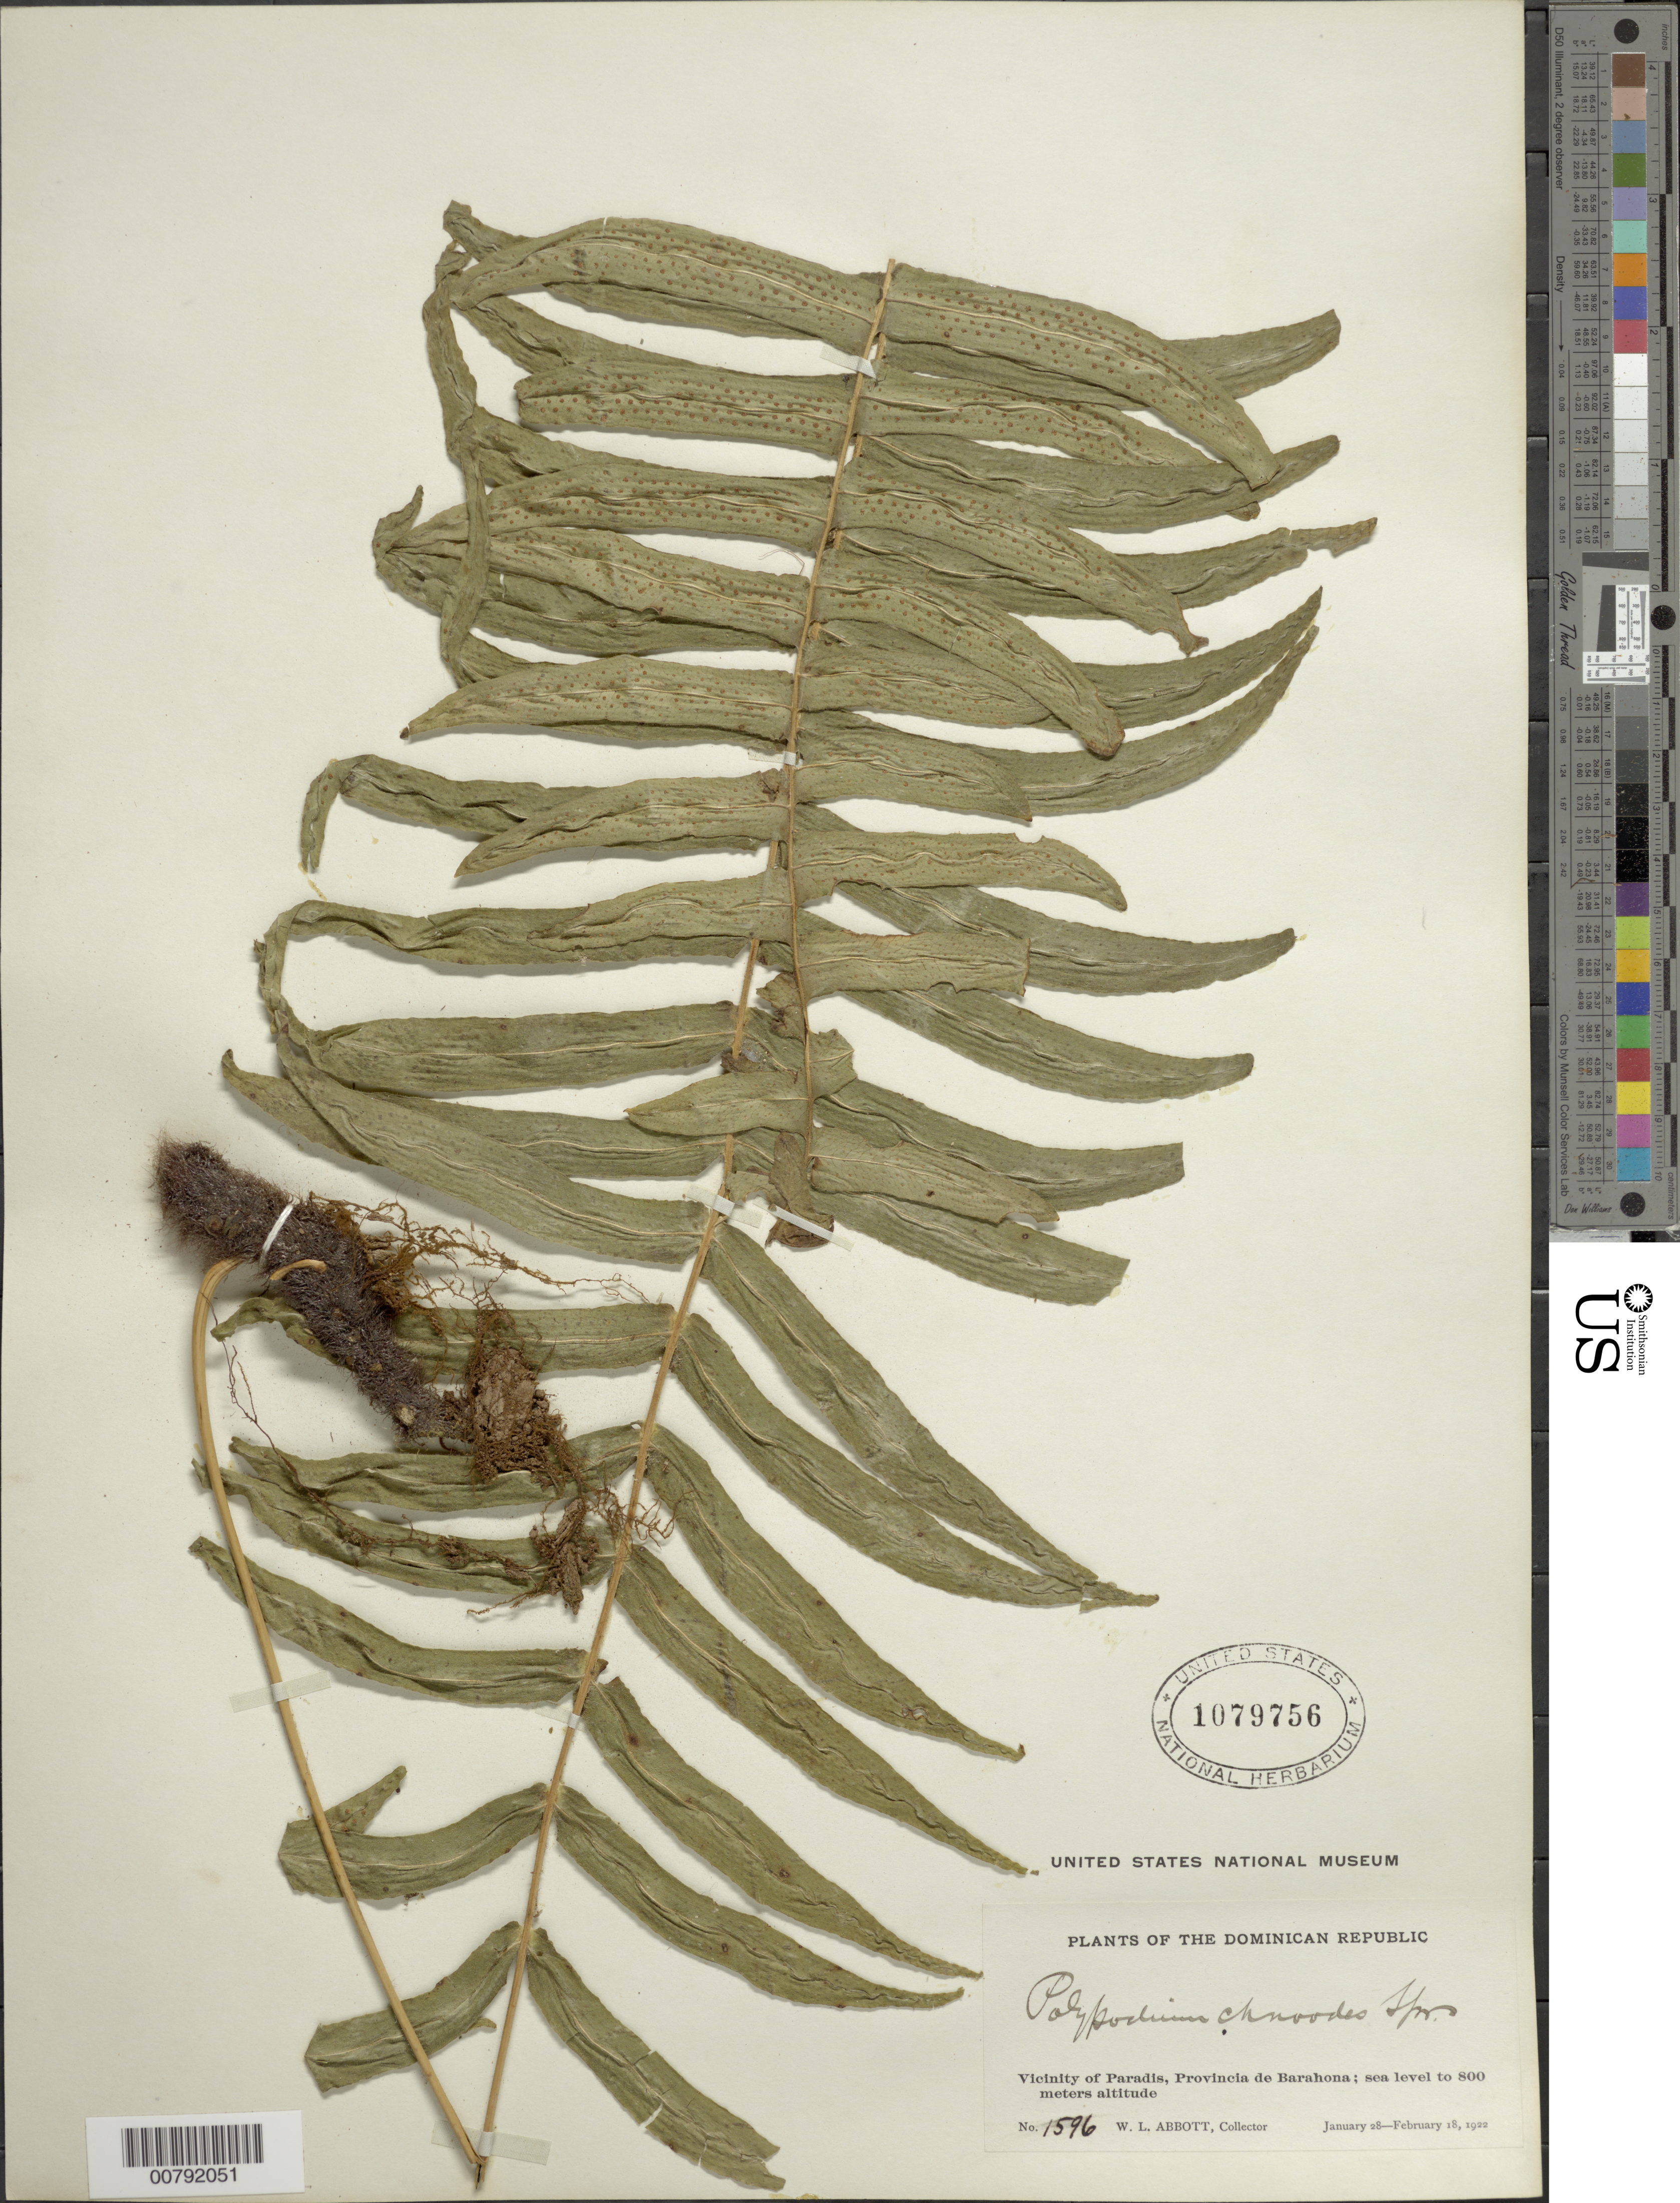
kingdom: Plantae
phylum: Tracheophyta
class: Polypodiopsida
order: Polypodiales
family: Polypodiaceae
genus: Serpocaulon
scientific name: Serpocaulon dissimile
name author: (L.) A.R. Sm.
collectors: W. L. Abbott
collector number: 1596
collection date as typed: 28 Feb 1922 18 Feb 1922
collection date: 1922-02-18/1922-02-28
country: Dominican Republic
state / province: Barahona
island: Hispaniola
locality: Paradis, vicinity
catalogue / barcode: US 1079756